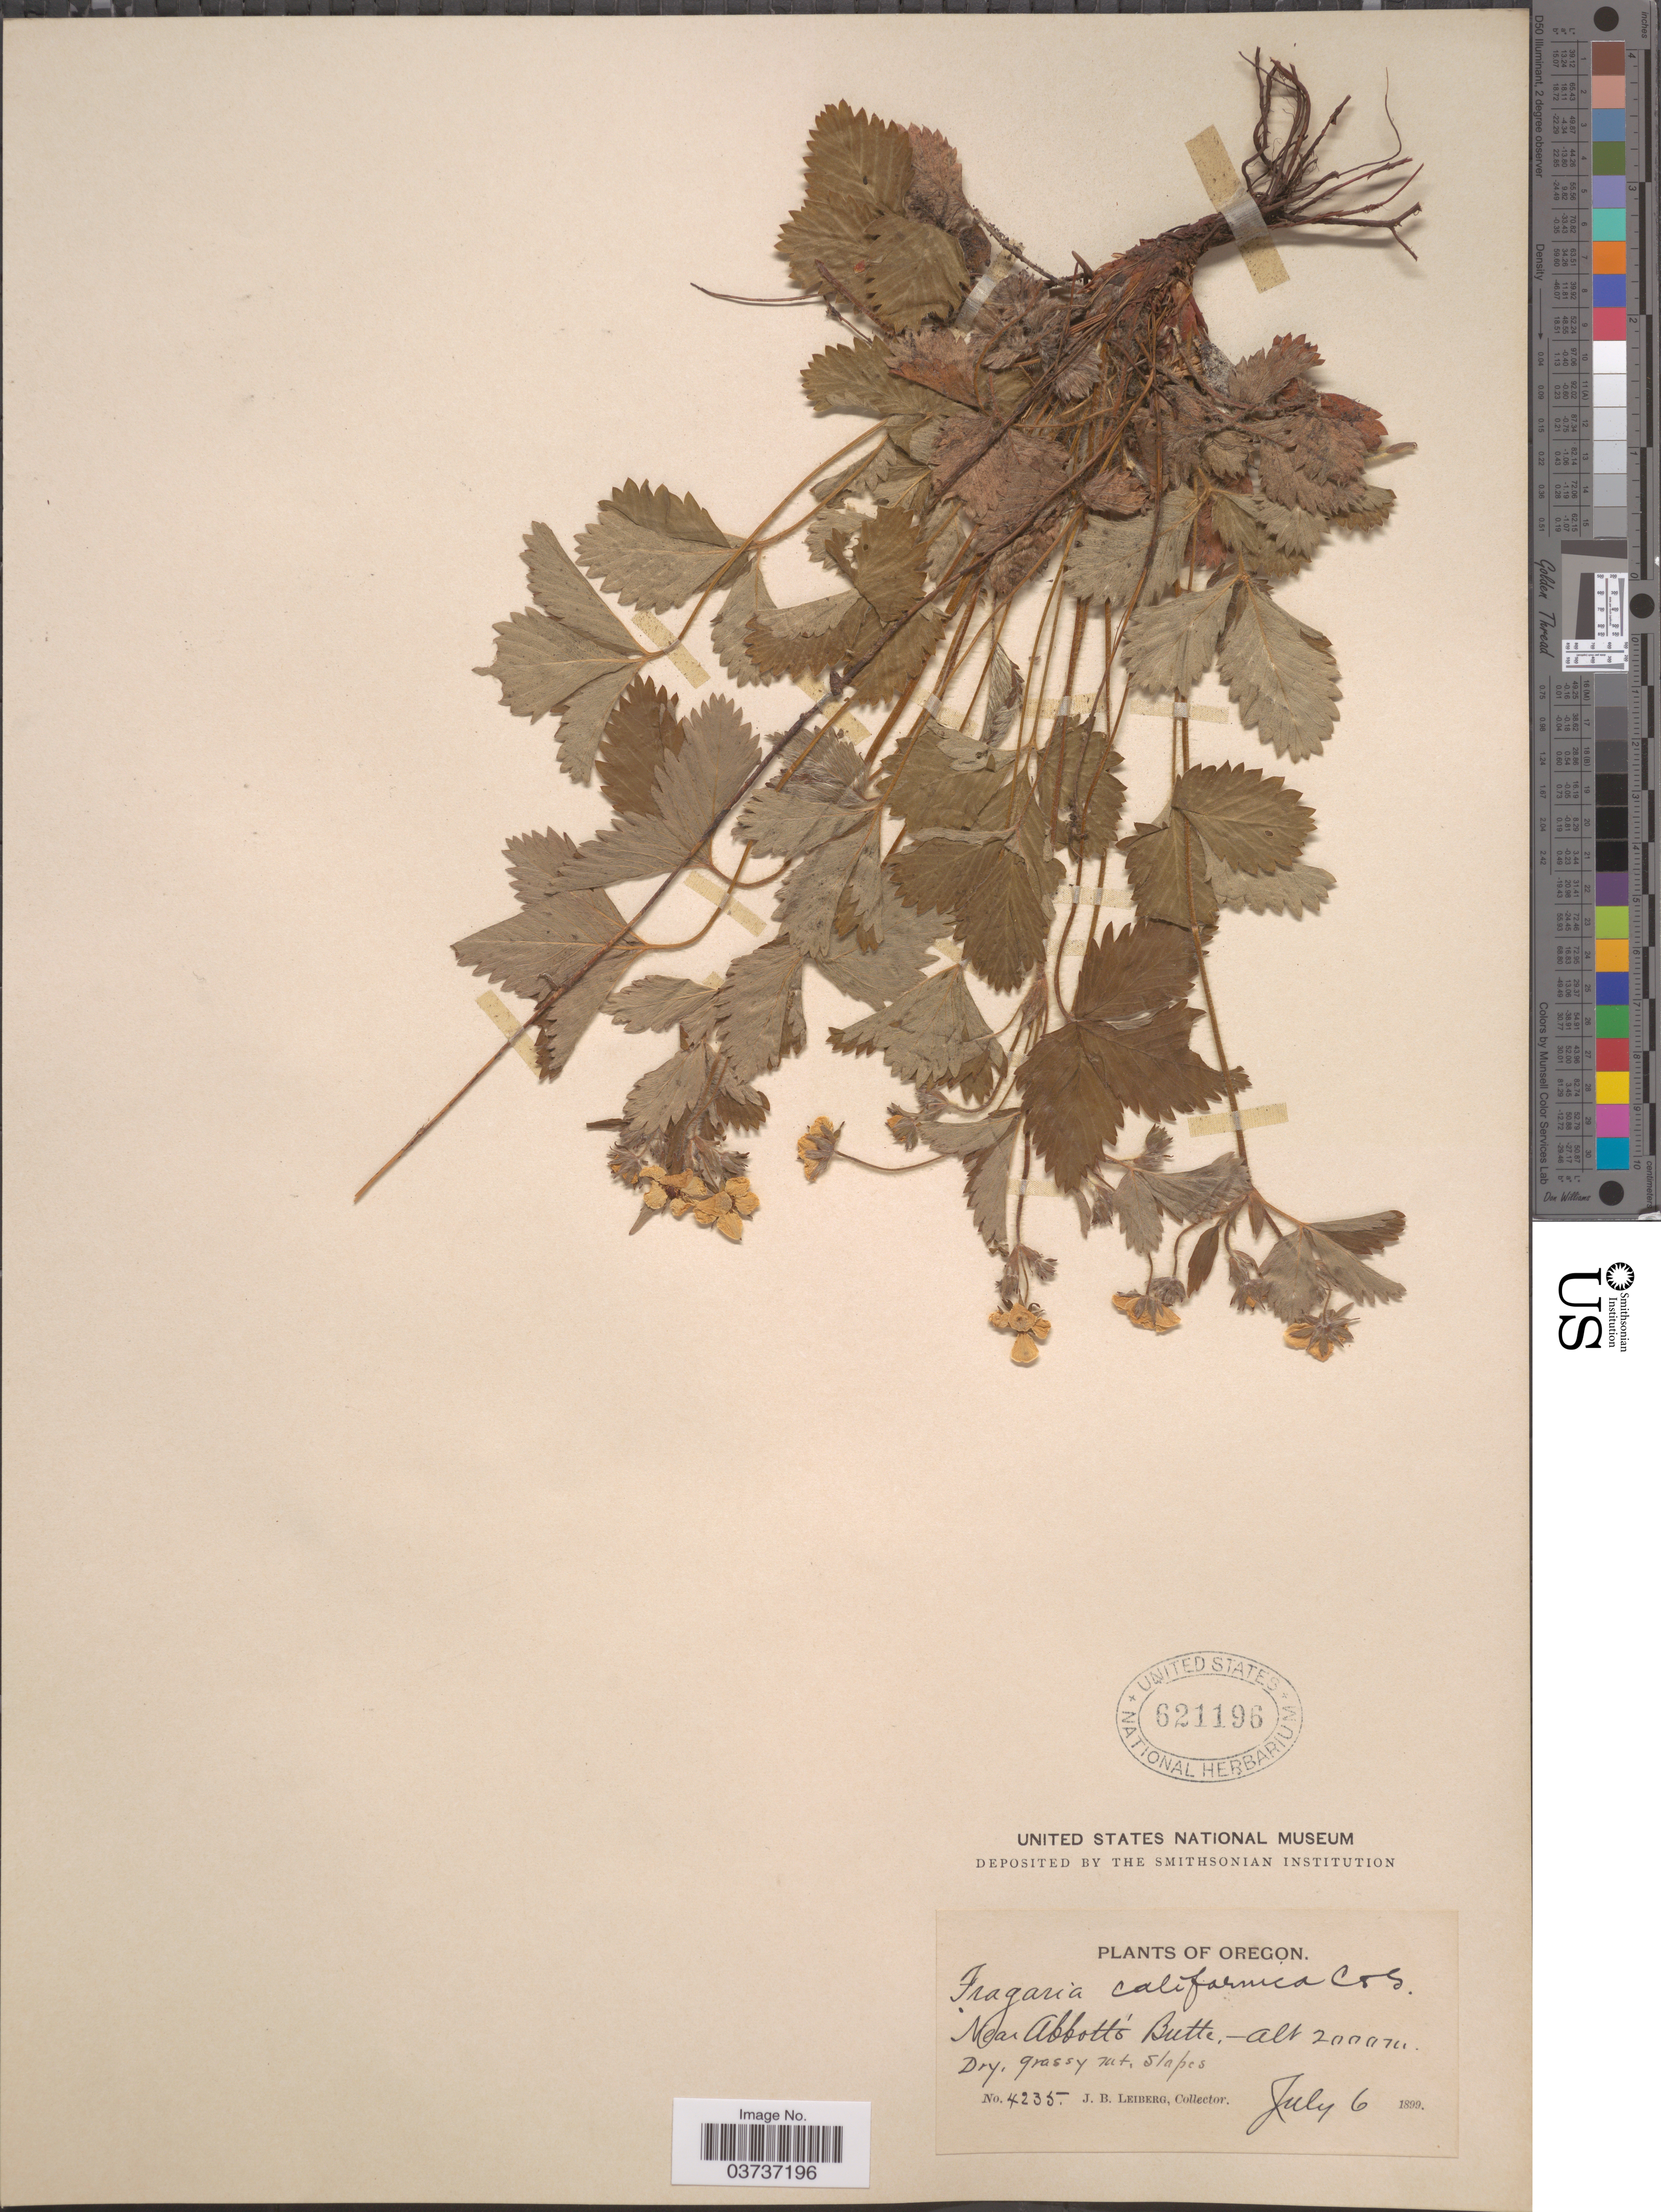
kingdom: Plantae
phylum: Tracheophyta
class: Magnoliopsida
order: Rosales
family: Rosaceae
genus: Fragaria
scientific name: Fragaria californica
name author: Cham. & Schltdl.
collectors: J. B. Leiberg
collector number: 4235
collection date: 1899-07-06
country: United States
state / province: Oregon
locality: Near Abbott's Butte.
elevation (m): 2000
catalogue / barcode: US 621196